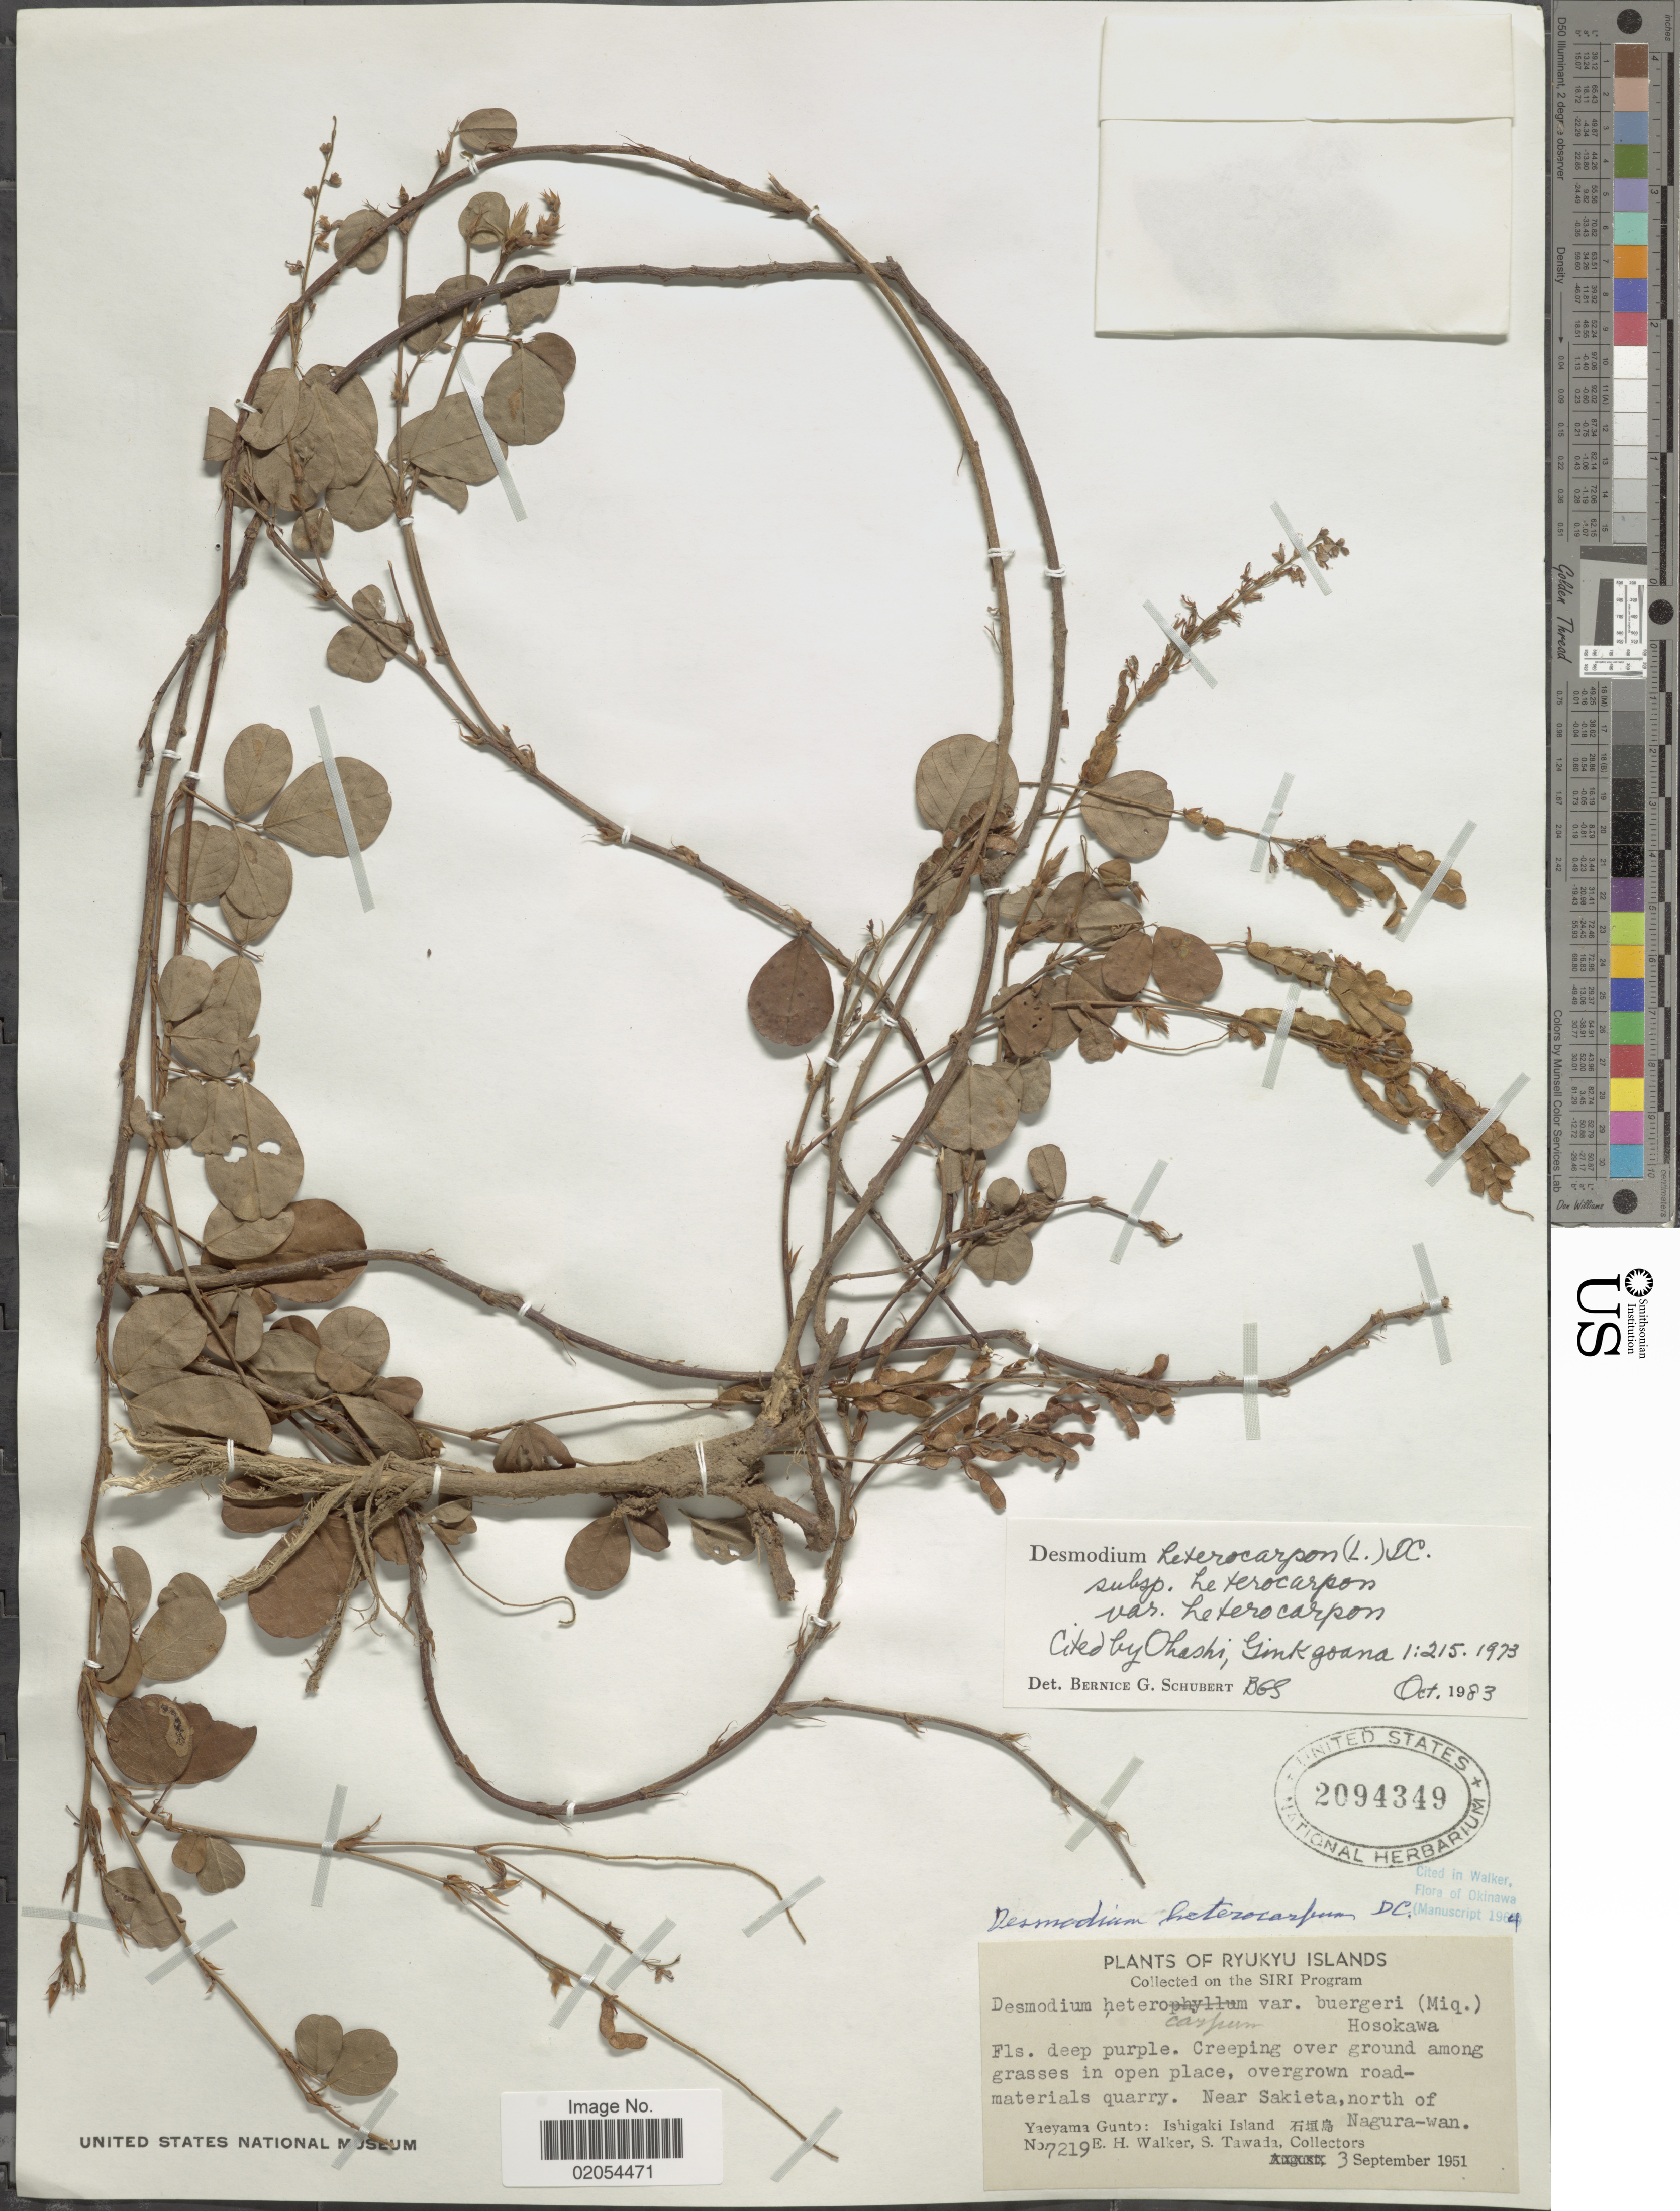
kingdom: Plantae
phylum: Tracheophyta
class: Magnoliopsida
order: Fabales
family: Fabaceae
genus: Grona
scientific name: Grona heterocarpos subsp. heterocarpos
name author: (L.) H. Ohashi & K. Ohashi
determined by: Strong, Mark T., (BOT), Smithsonian Institution - National Museum of Natural History (UNITED STATES)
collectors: E. H. Walker & S. Tawada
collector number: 7219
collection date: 1951-09-03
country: Japan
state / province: Okinawa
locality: Ryukyu Islands, Yaeyama Gunto: Ishigaki Island, Near Sakieta north of Nagura-wan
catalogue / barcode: US 2094349